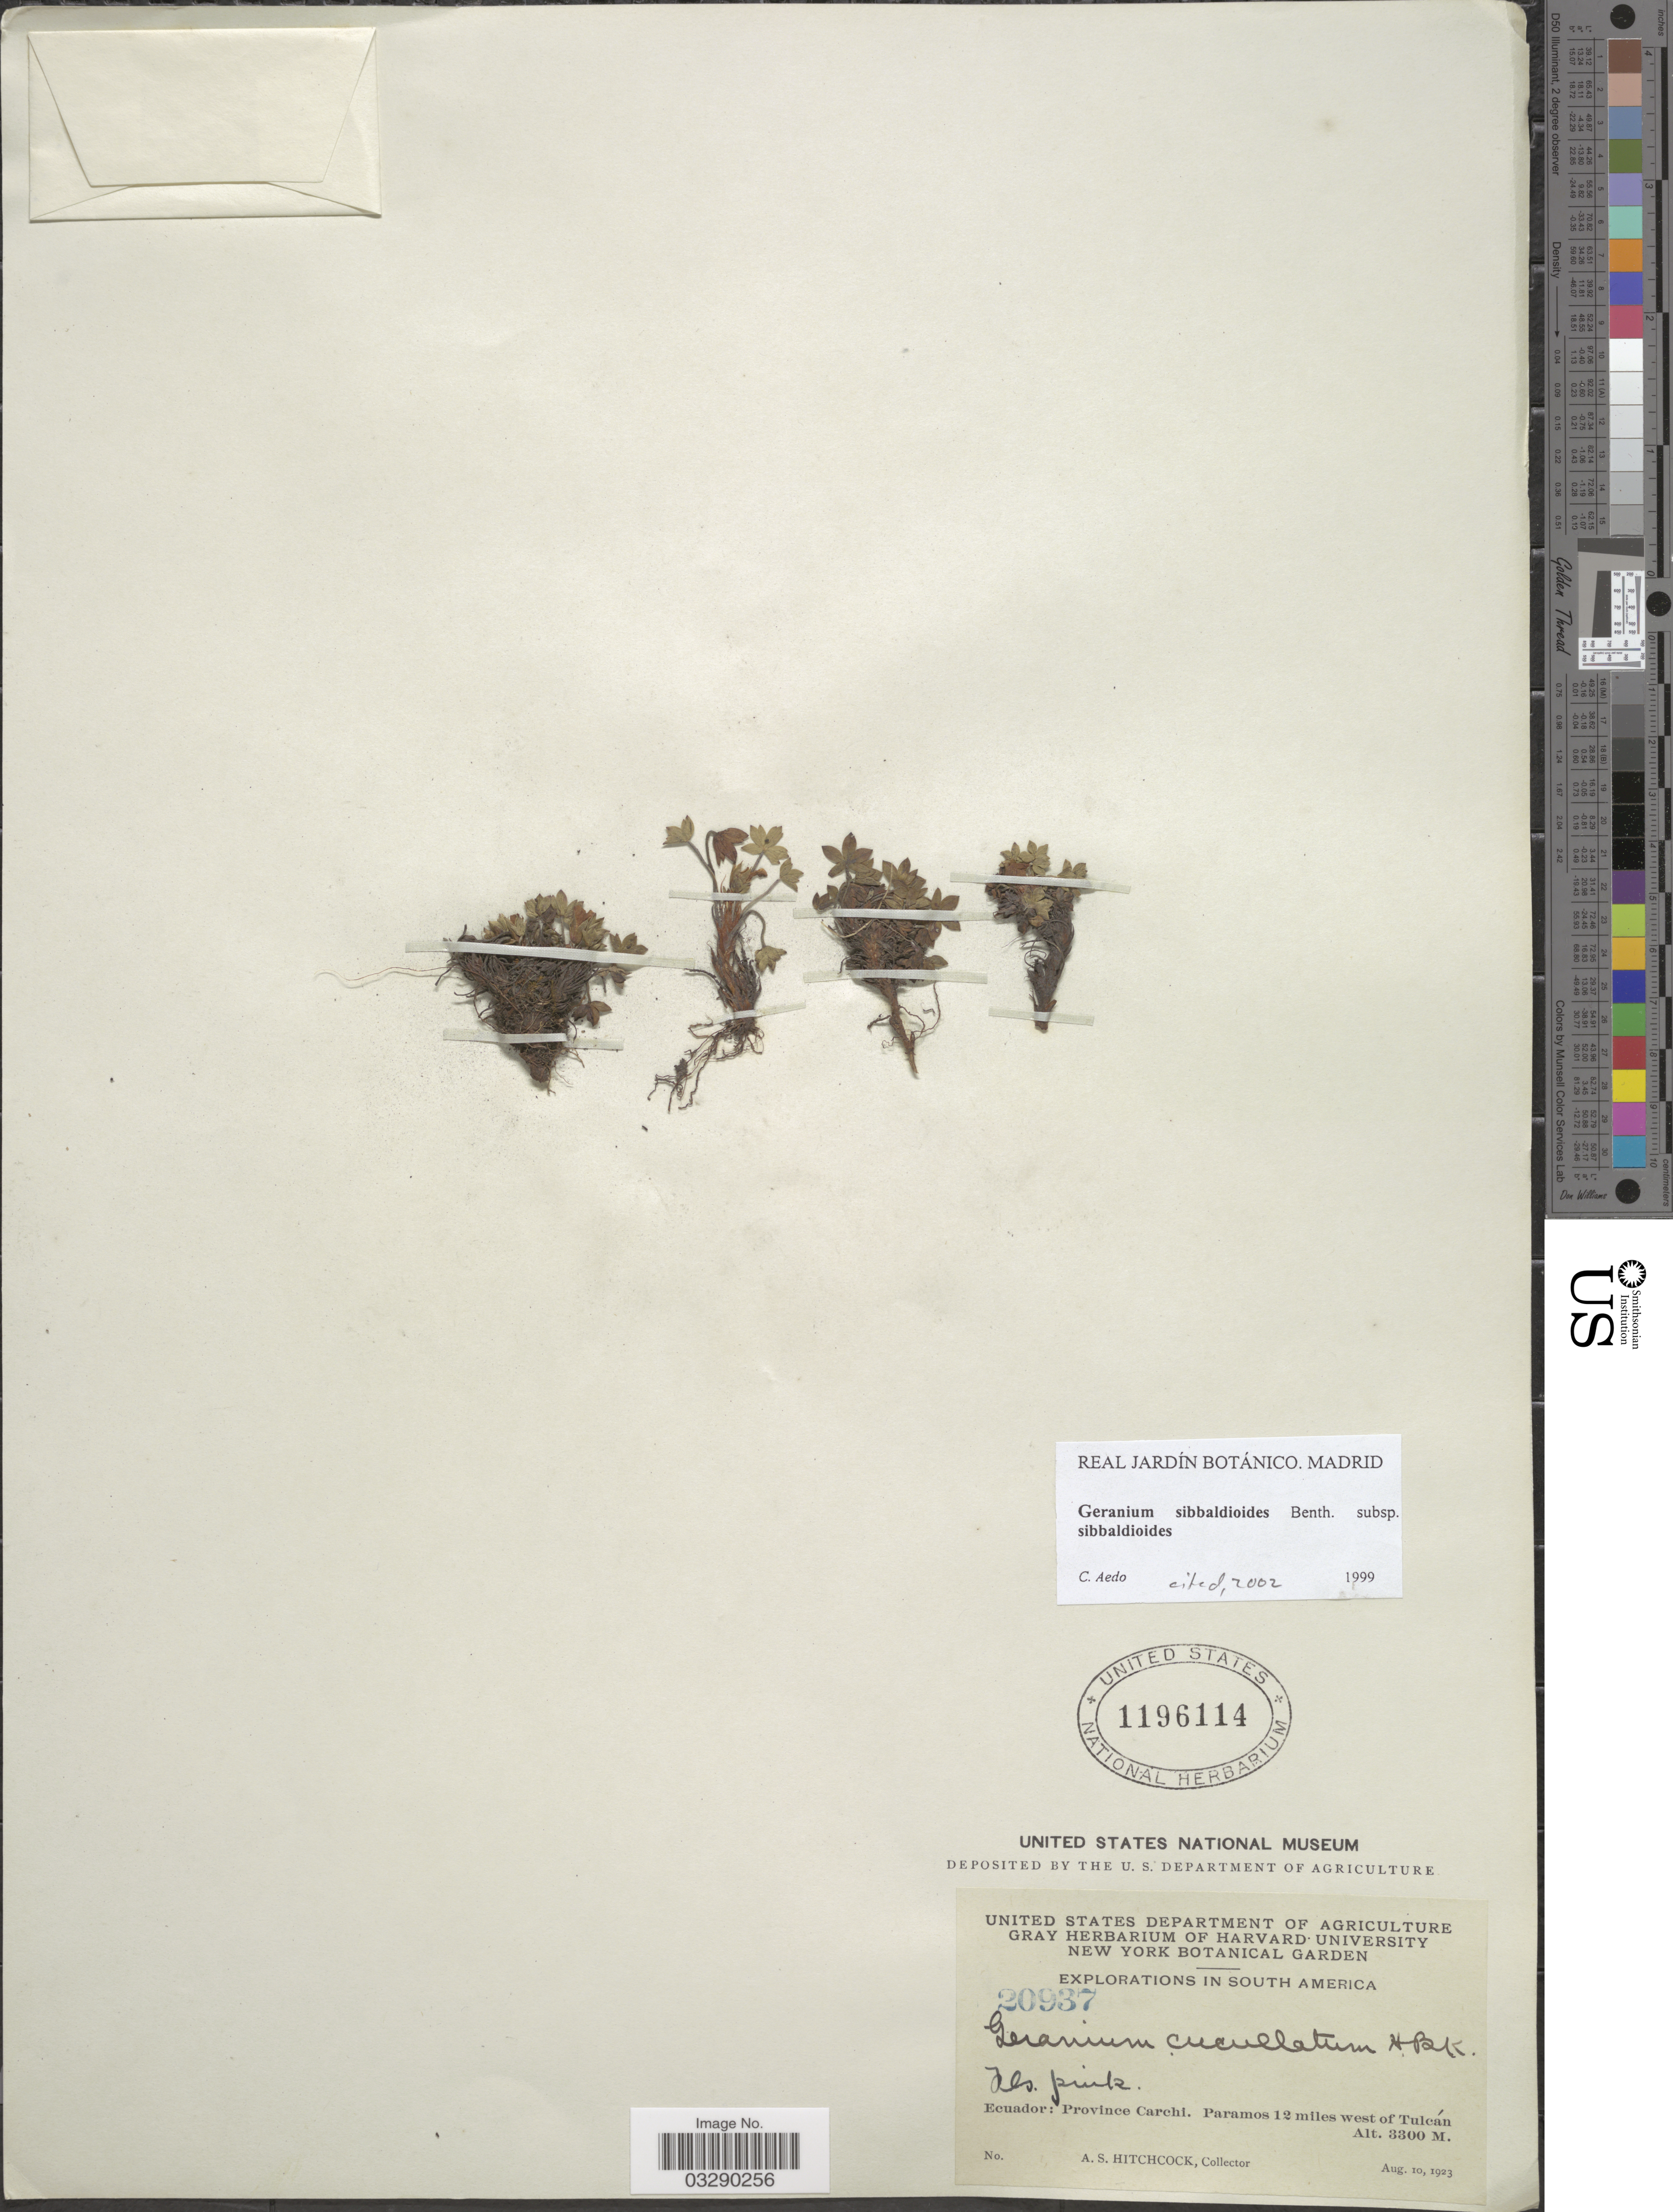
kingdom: Plantae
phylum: Tracheophyta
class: Magnoliopsida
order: Geraniales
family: Geraniaceae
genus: Geranium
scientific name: Geranium sibbaldioides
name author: Benth.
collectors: A. S. Hitchcock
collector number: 20937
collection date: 1923-08-10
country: Ecuador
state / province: Carchi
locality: Paramos 12 miles west of Tulcán.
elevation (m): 3300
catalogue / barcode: US 1196114